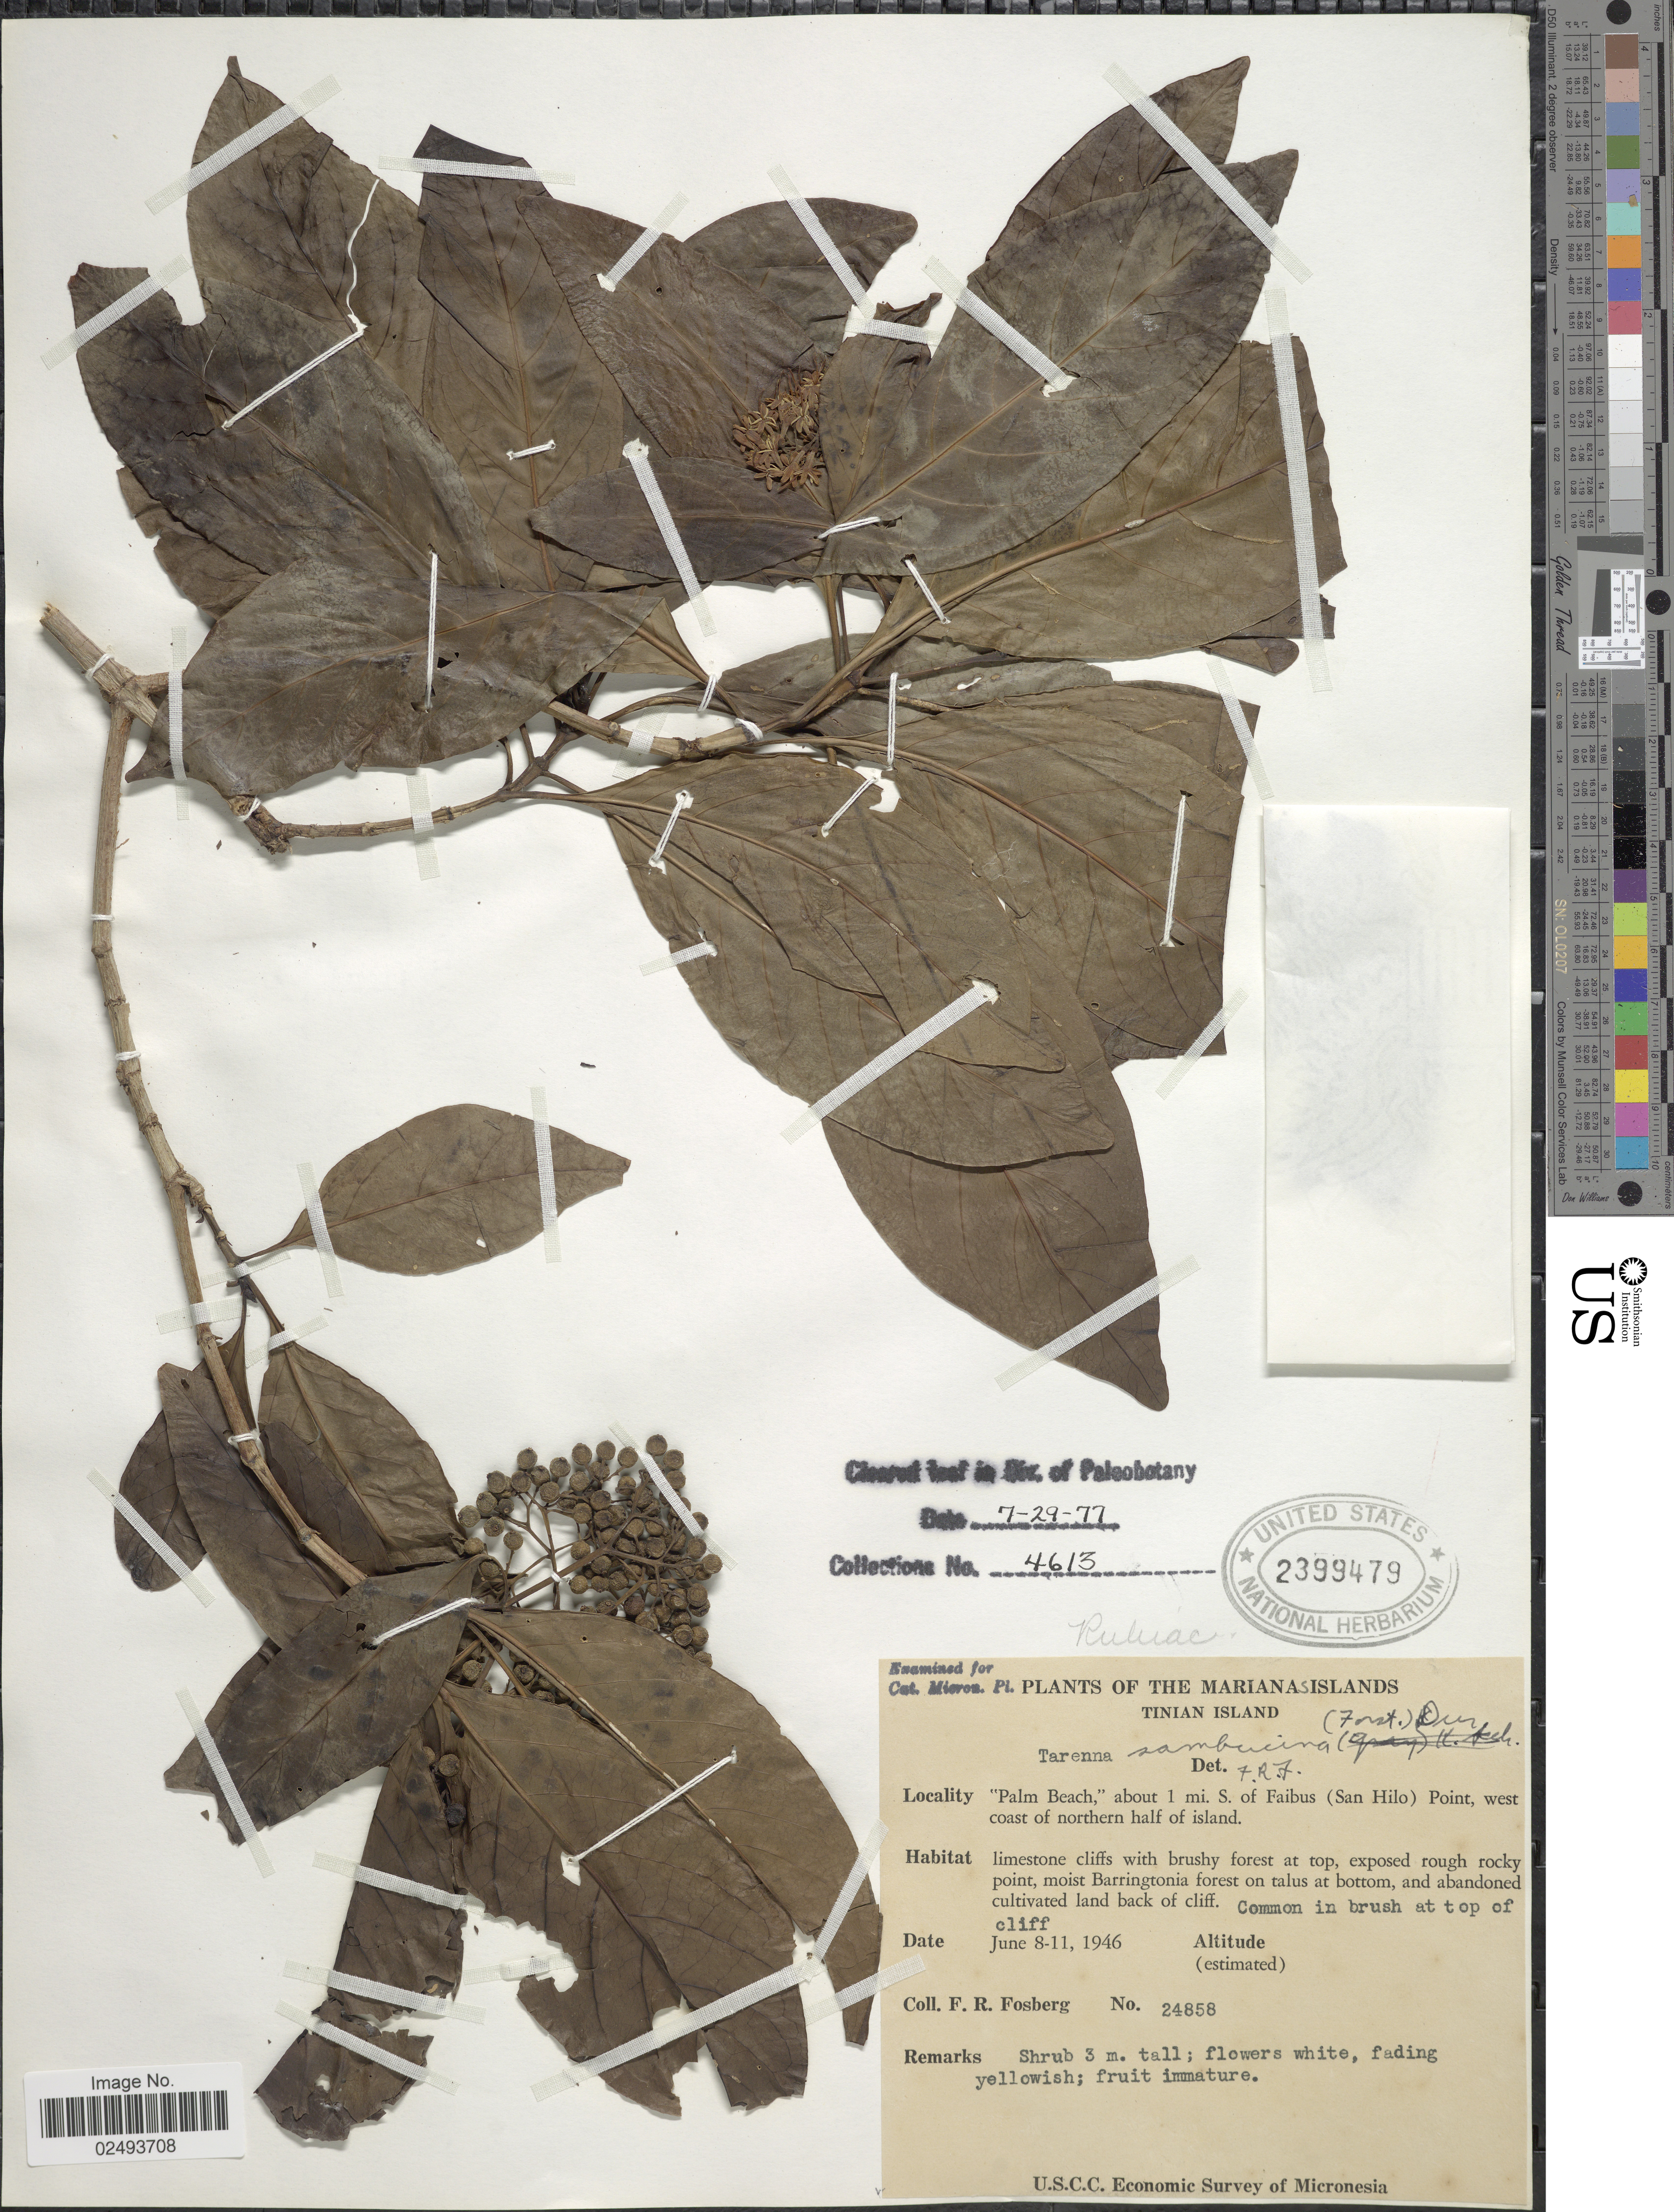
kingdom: Plantae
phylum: Tracheophyta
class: Magnoliopsida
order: Gentianales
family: Rubiaceae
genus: Tarenna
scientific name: Tarenna sambucina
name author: (G. Forst.) Drake ex Durand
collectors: F. R. Fosberg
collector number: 24858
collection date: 1946-06-08/1946-06-11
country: Northern Mariana Islands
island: Tinian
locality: Tinian Island, Palm Beach, about 1 mi. S of Faibus (San Hilo) Point, west coast of northern half of island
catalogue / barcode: US 2399479